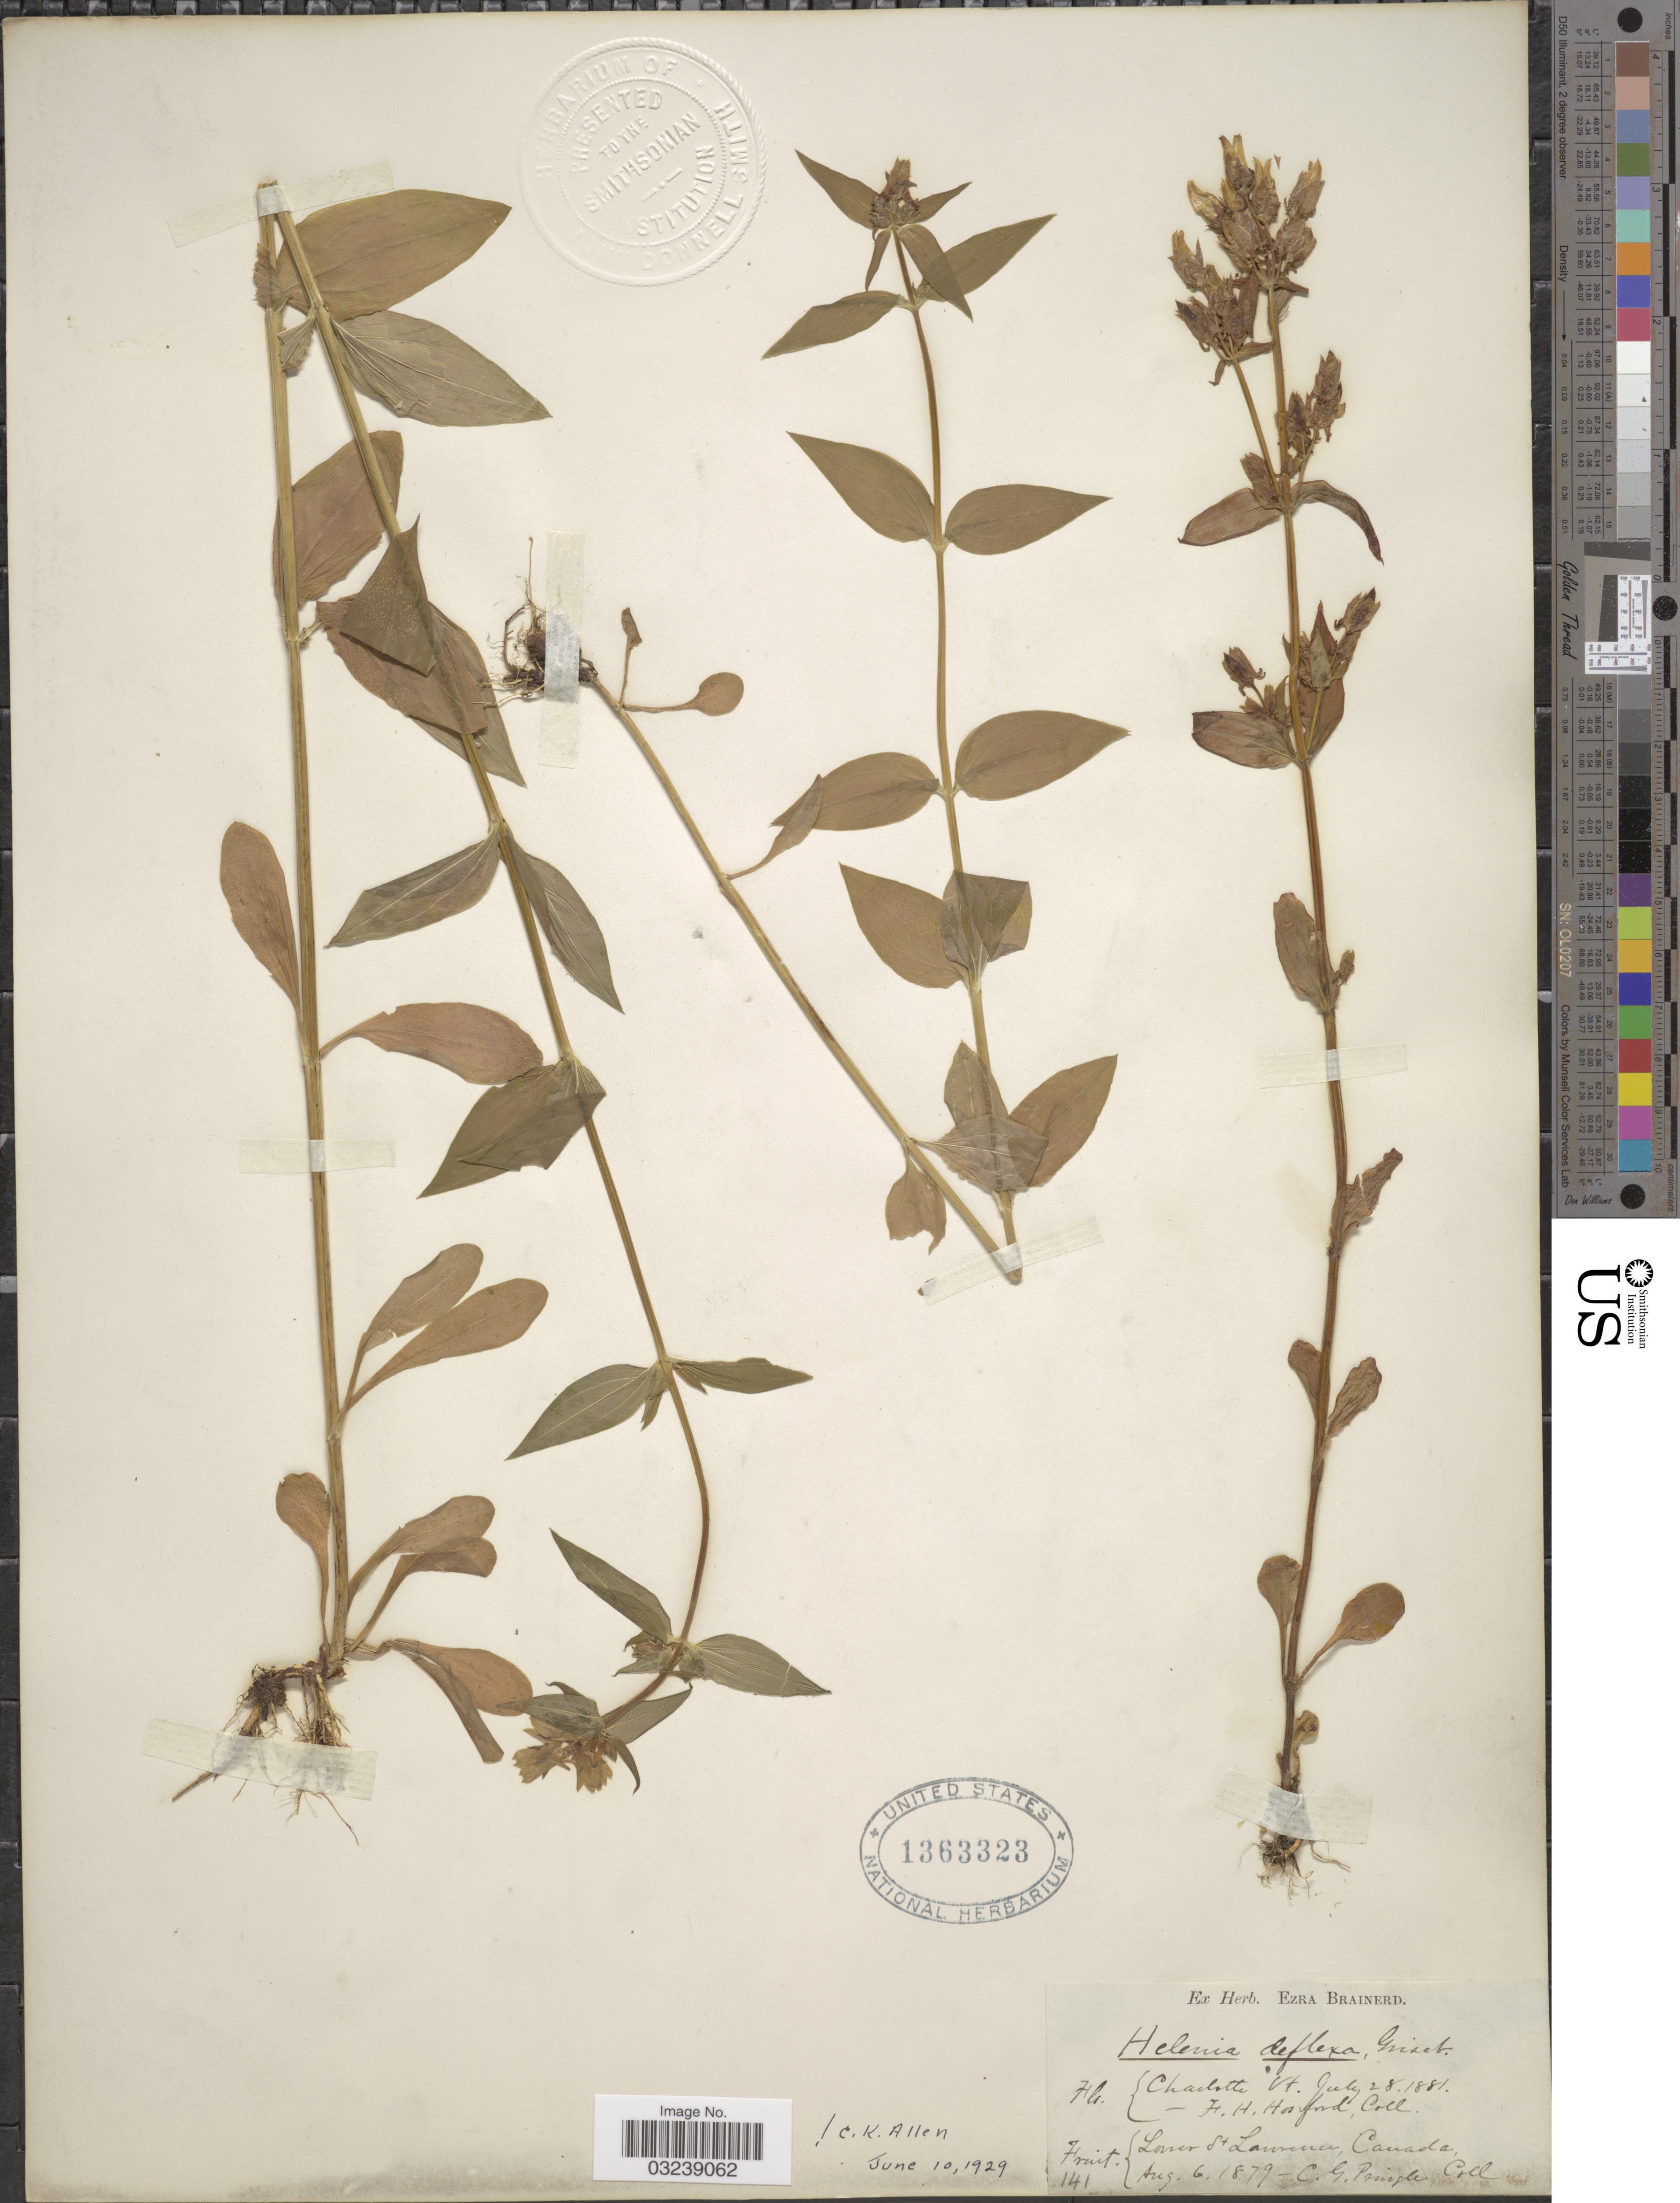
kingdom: Plantae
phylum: Tracheophyta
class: Magnoliopsida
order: Gentianales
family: Gentianaceae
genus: Halenia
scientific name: Halenia deflexa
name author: (Sm.) Griseb.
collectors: F. Horsford & C. G. Pringle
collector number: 141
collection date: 1879-08-06/1881-07-28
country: United States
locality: Charlotte Vt. Lower St. Lawrence, Canada.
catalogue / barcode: US 1363323